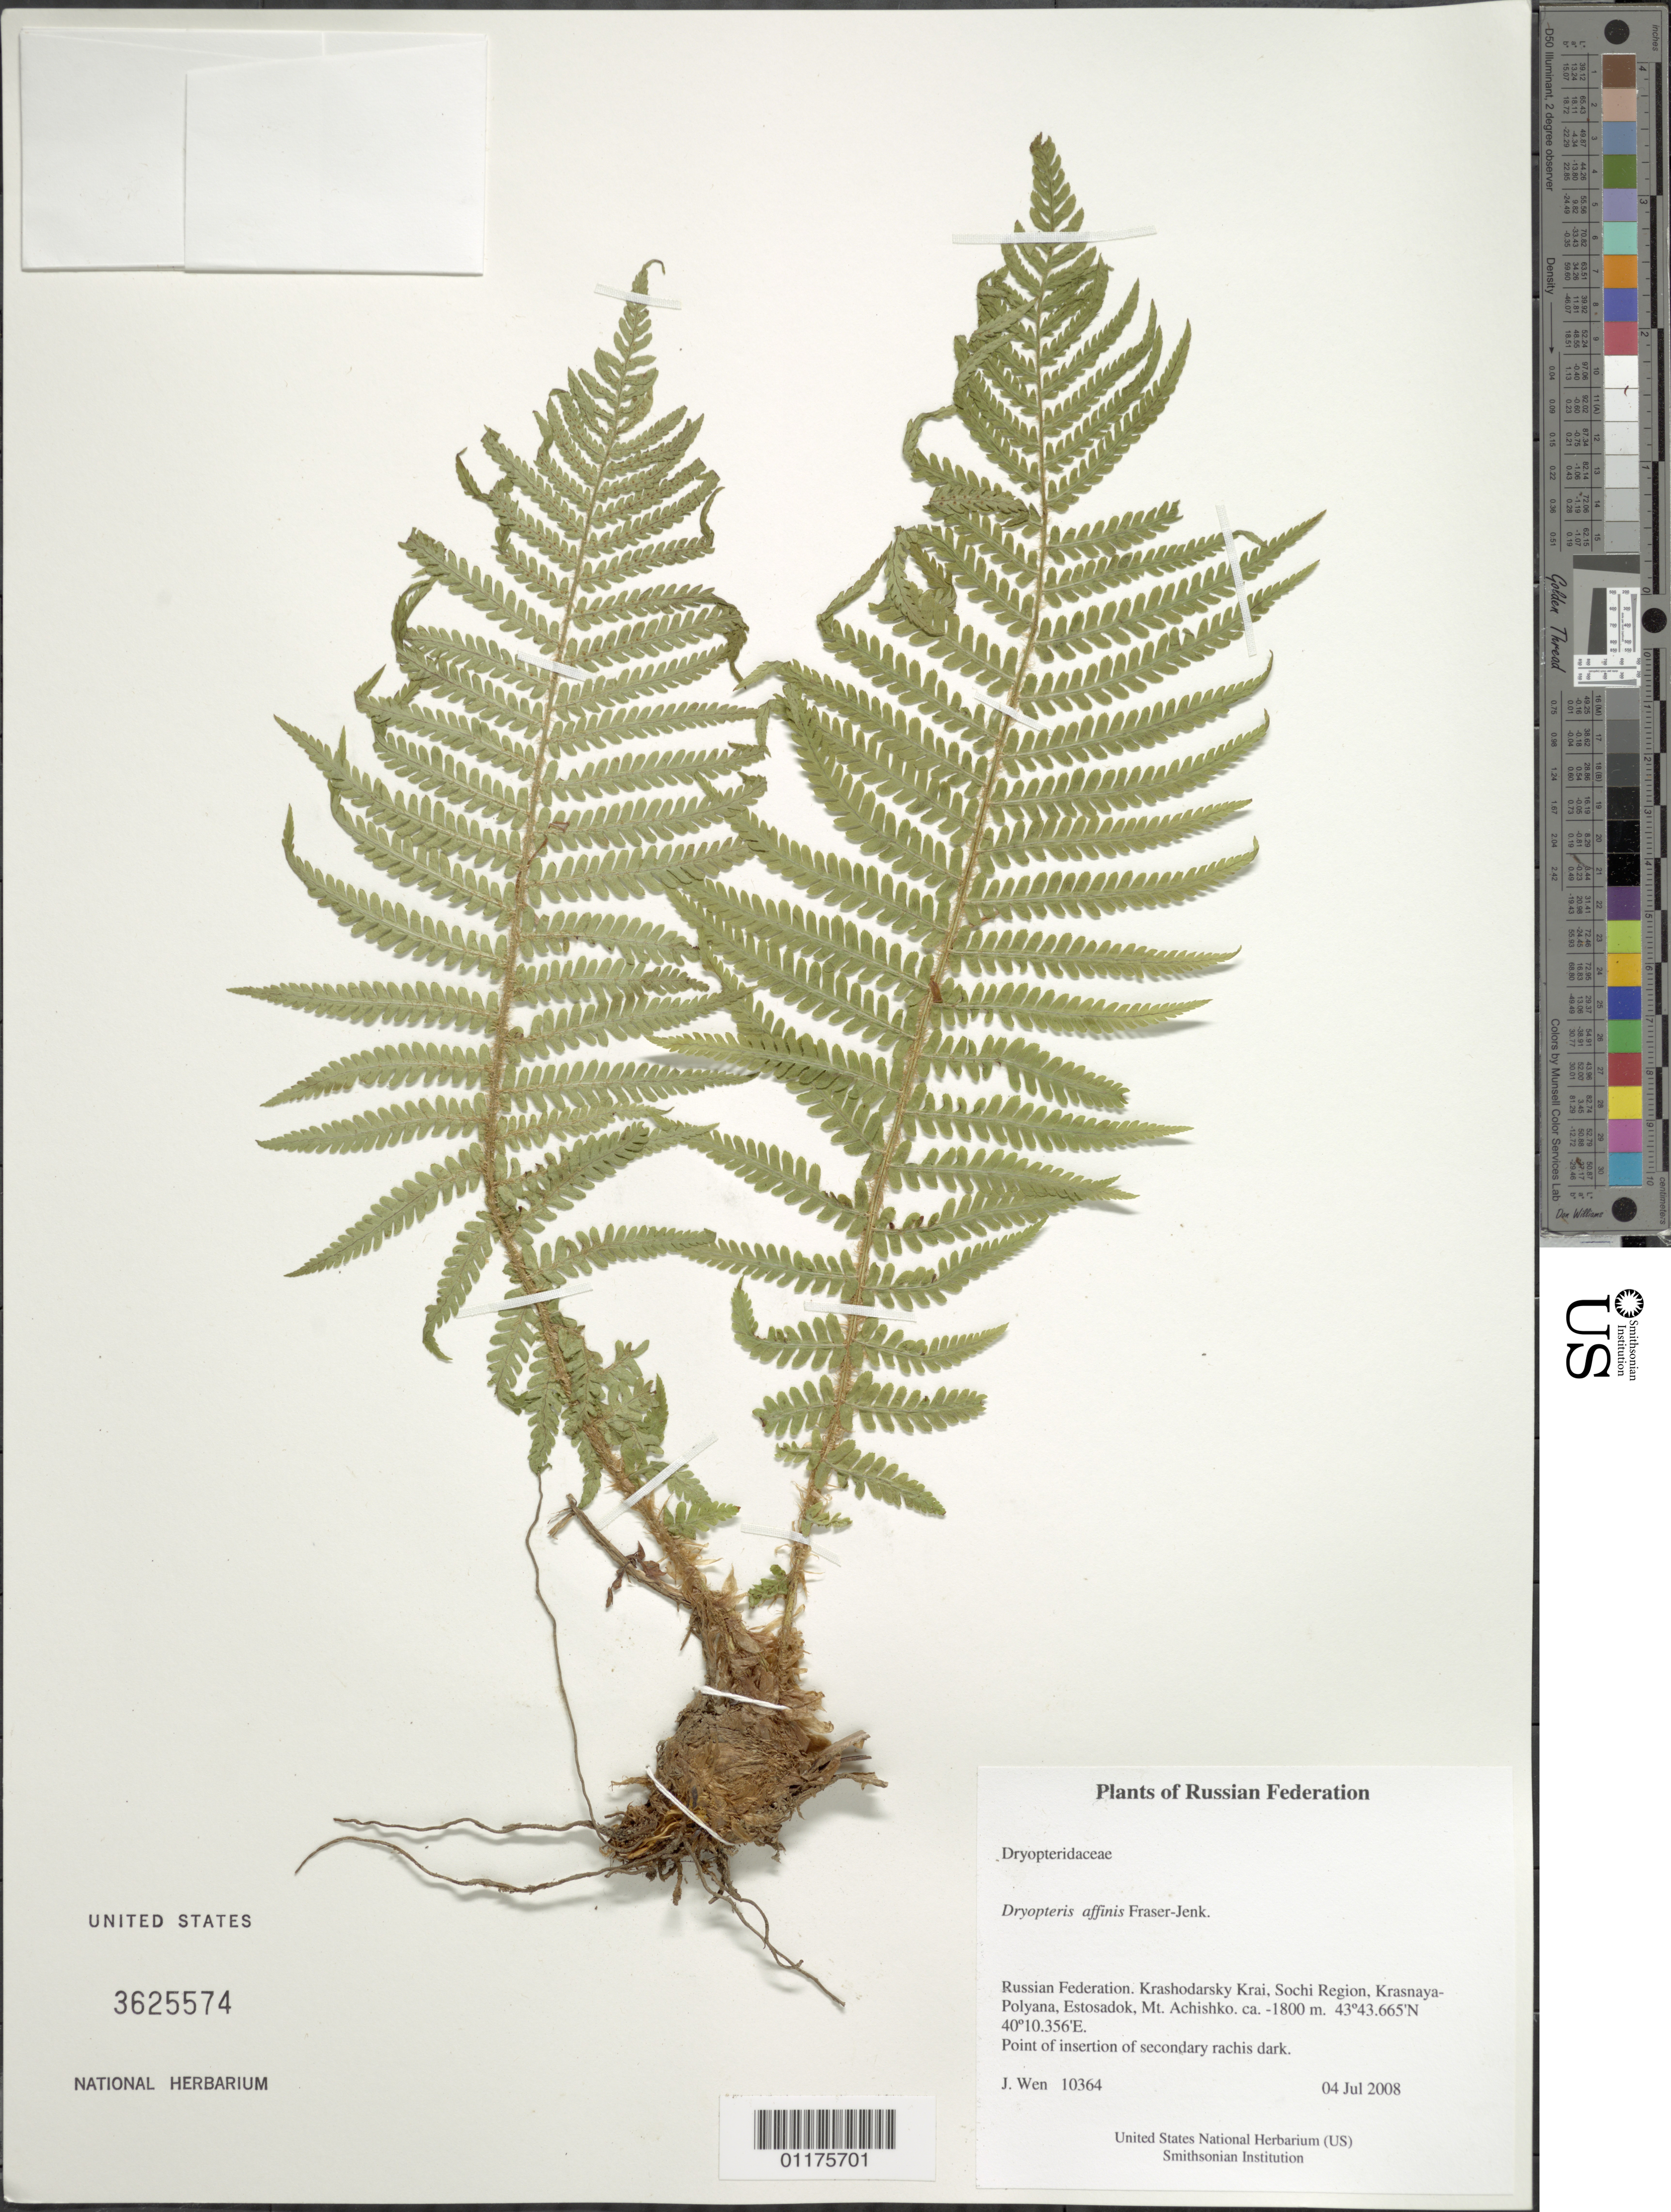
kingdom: Plantae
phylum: Tracheophyta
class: Polypodiopsida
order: Polypodiales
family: Dryopteridaceae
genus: Dryopteris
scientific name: Dryopteris affinis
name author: (Lowe) Fraser-Jenk.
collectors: J. Wen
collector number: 10364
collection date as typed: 04 Jul 2008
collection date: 2008-07-04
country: Russian Federation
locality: Krashodarsky Krai, Sochi Region, Krasnaya-Polyana, Estosadok, Mt. Achishko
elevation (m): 1800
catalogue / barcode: US 3625574